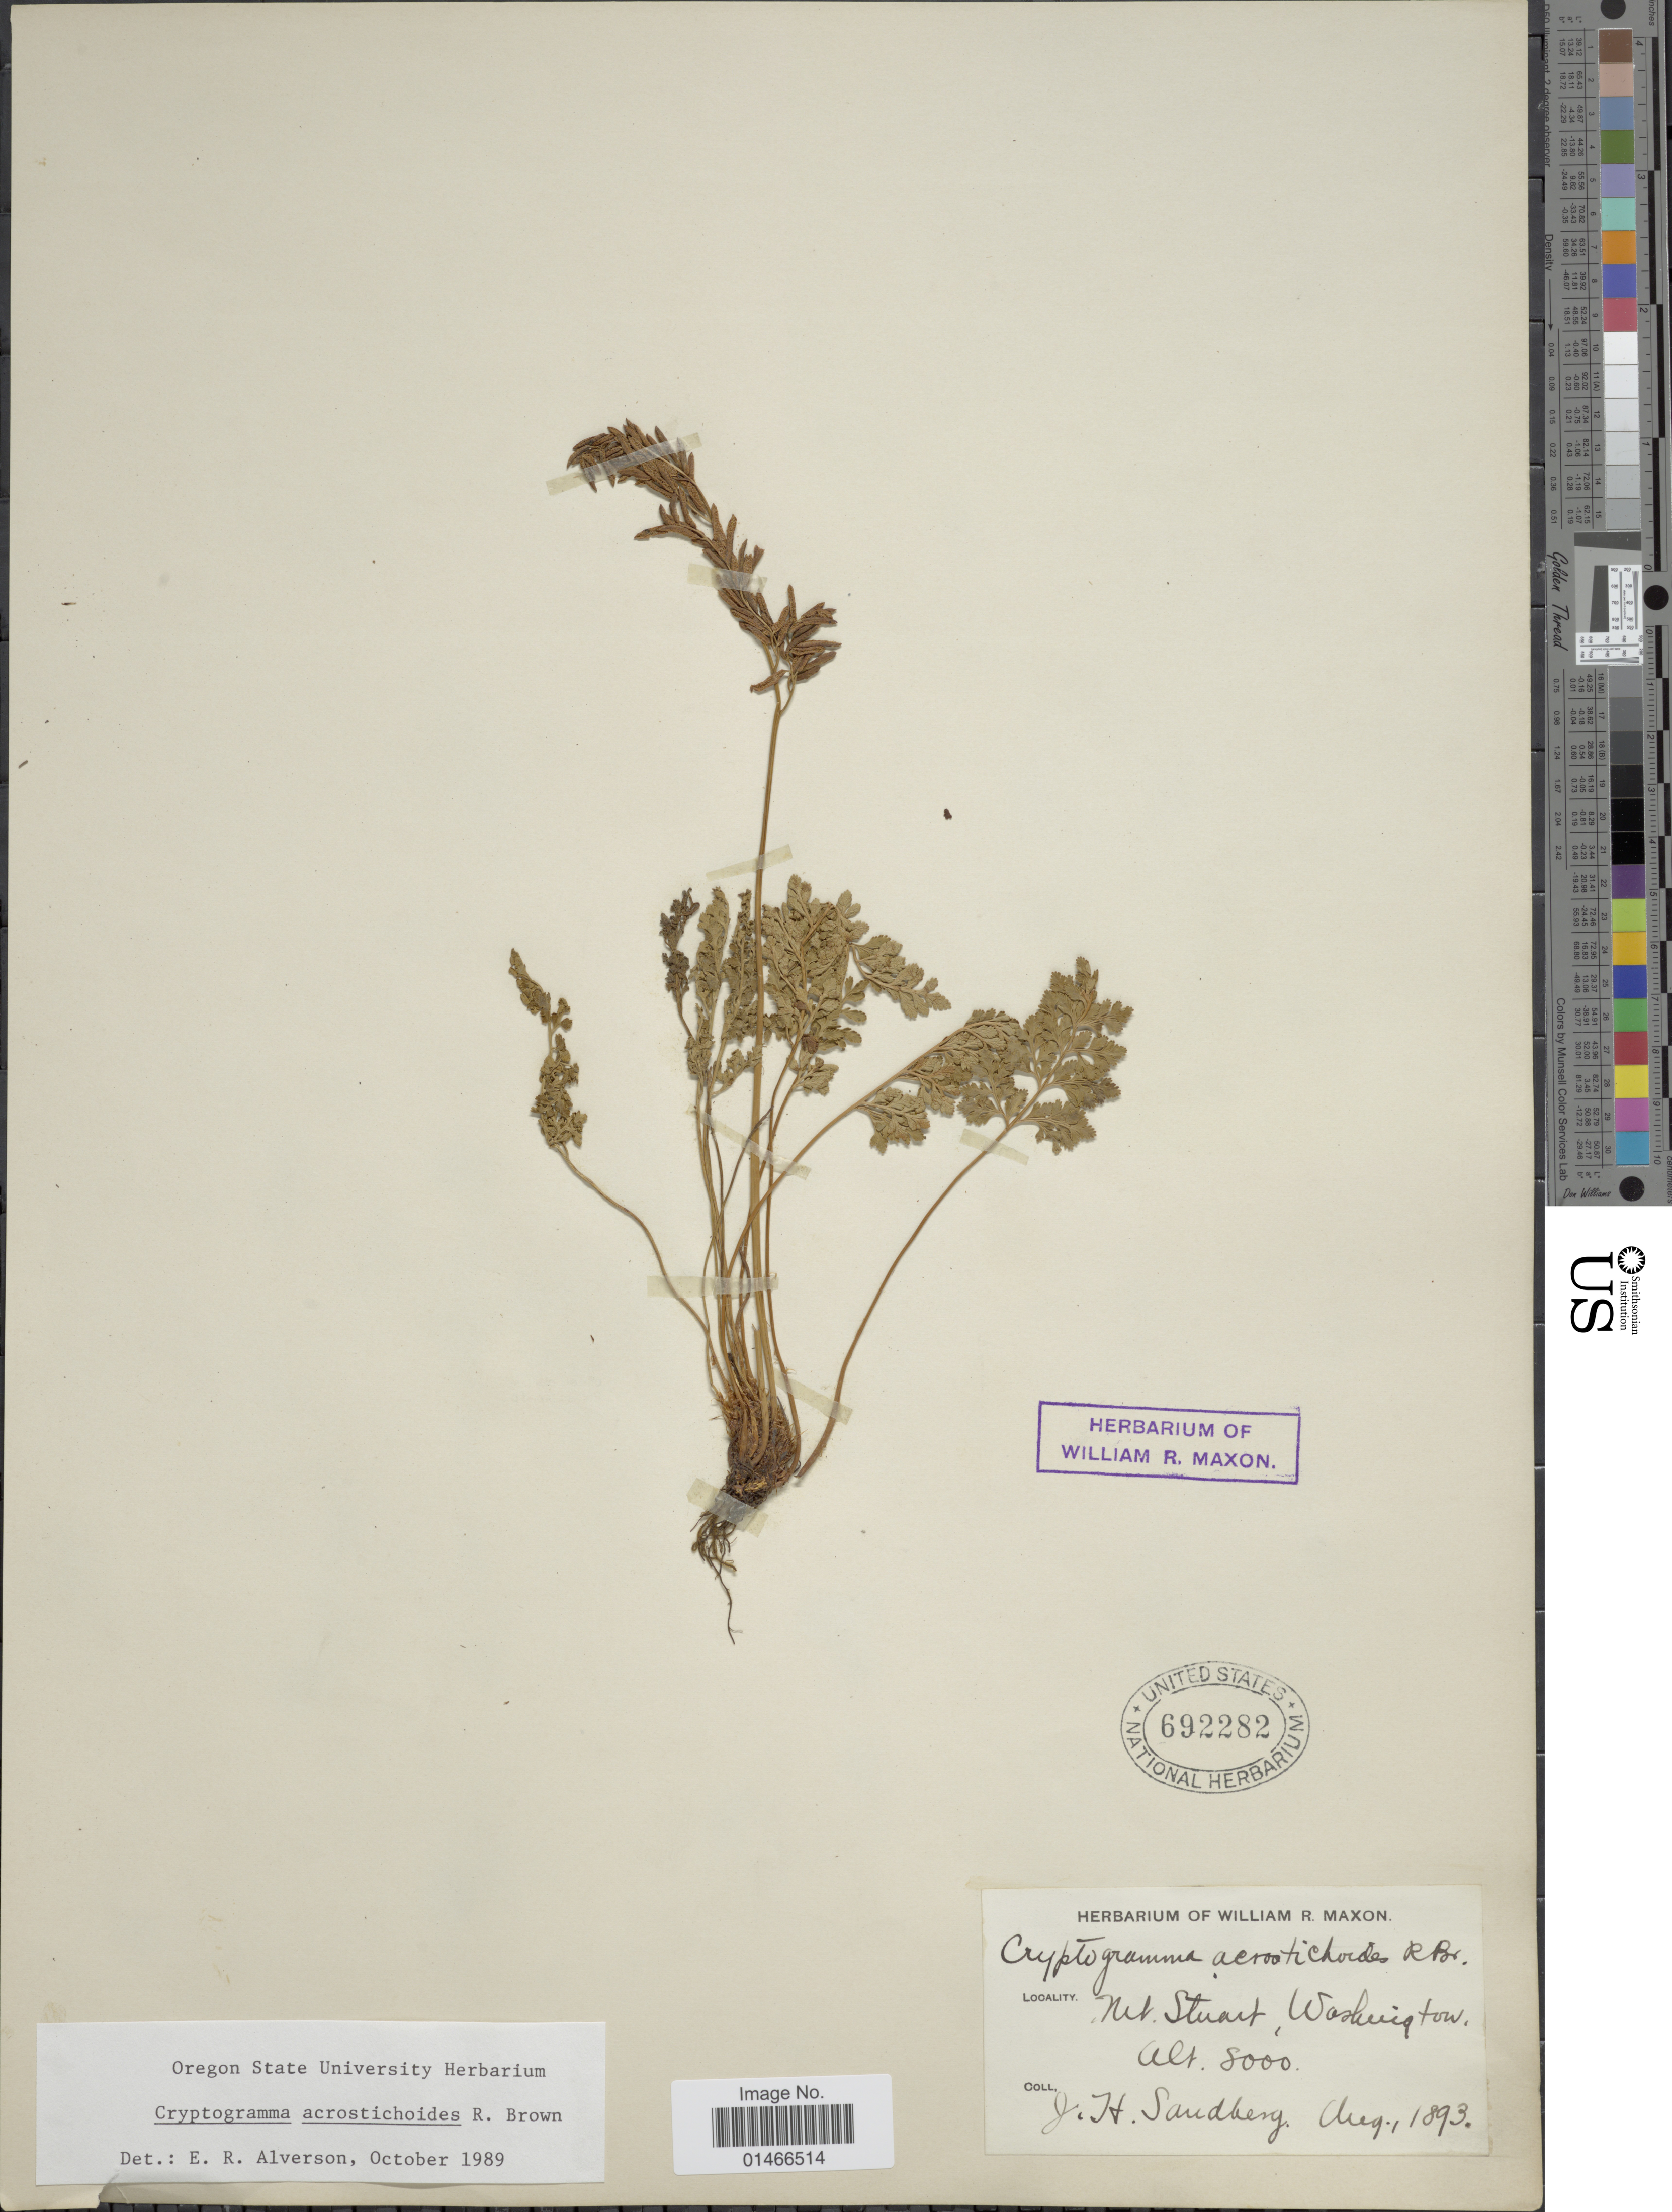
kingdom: Plantae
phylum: Tracheophyta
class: Polypodiopsida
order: Polypodiales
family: Pteridaceae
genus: Cryptogramma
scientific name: Cryptogramma acrostichoides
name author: R. Br.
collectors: J. H. Sandberg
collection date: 1893-08-01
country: United States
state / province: Washington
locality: Mt. Stuart.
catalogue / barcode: US 692282